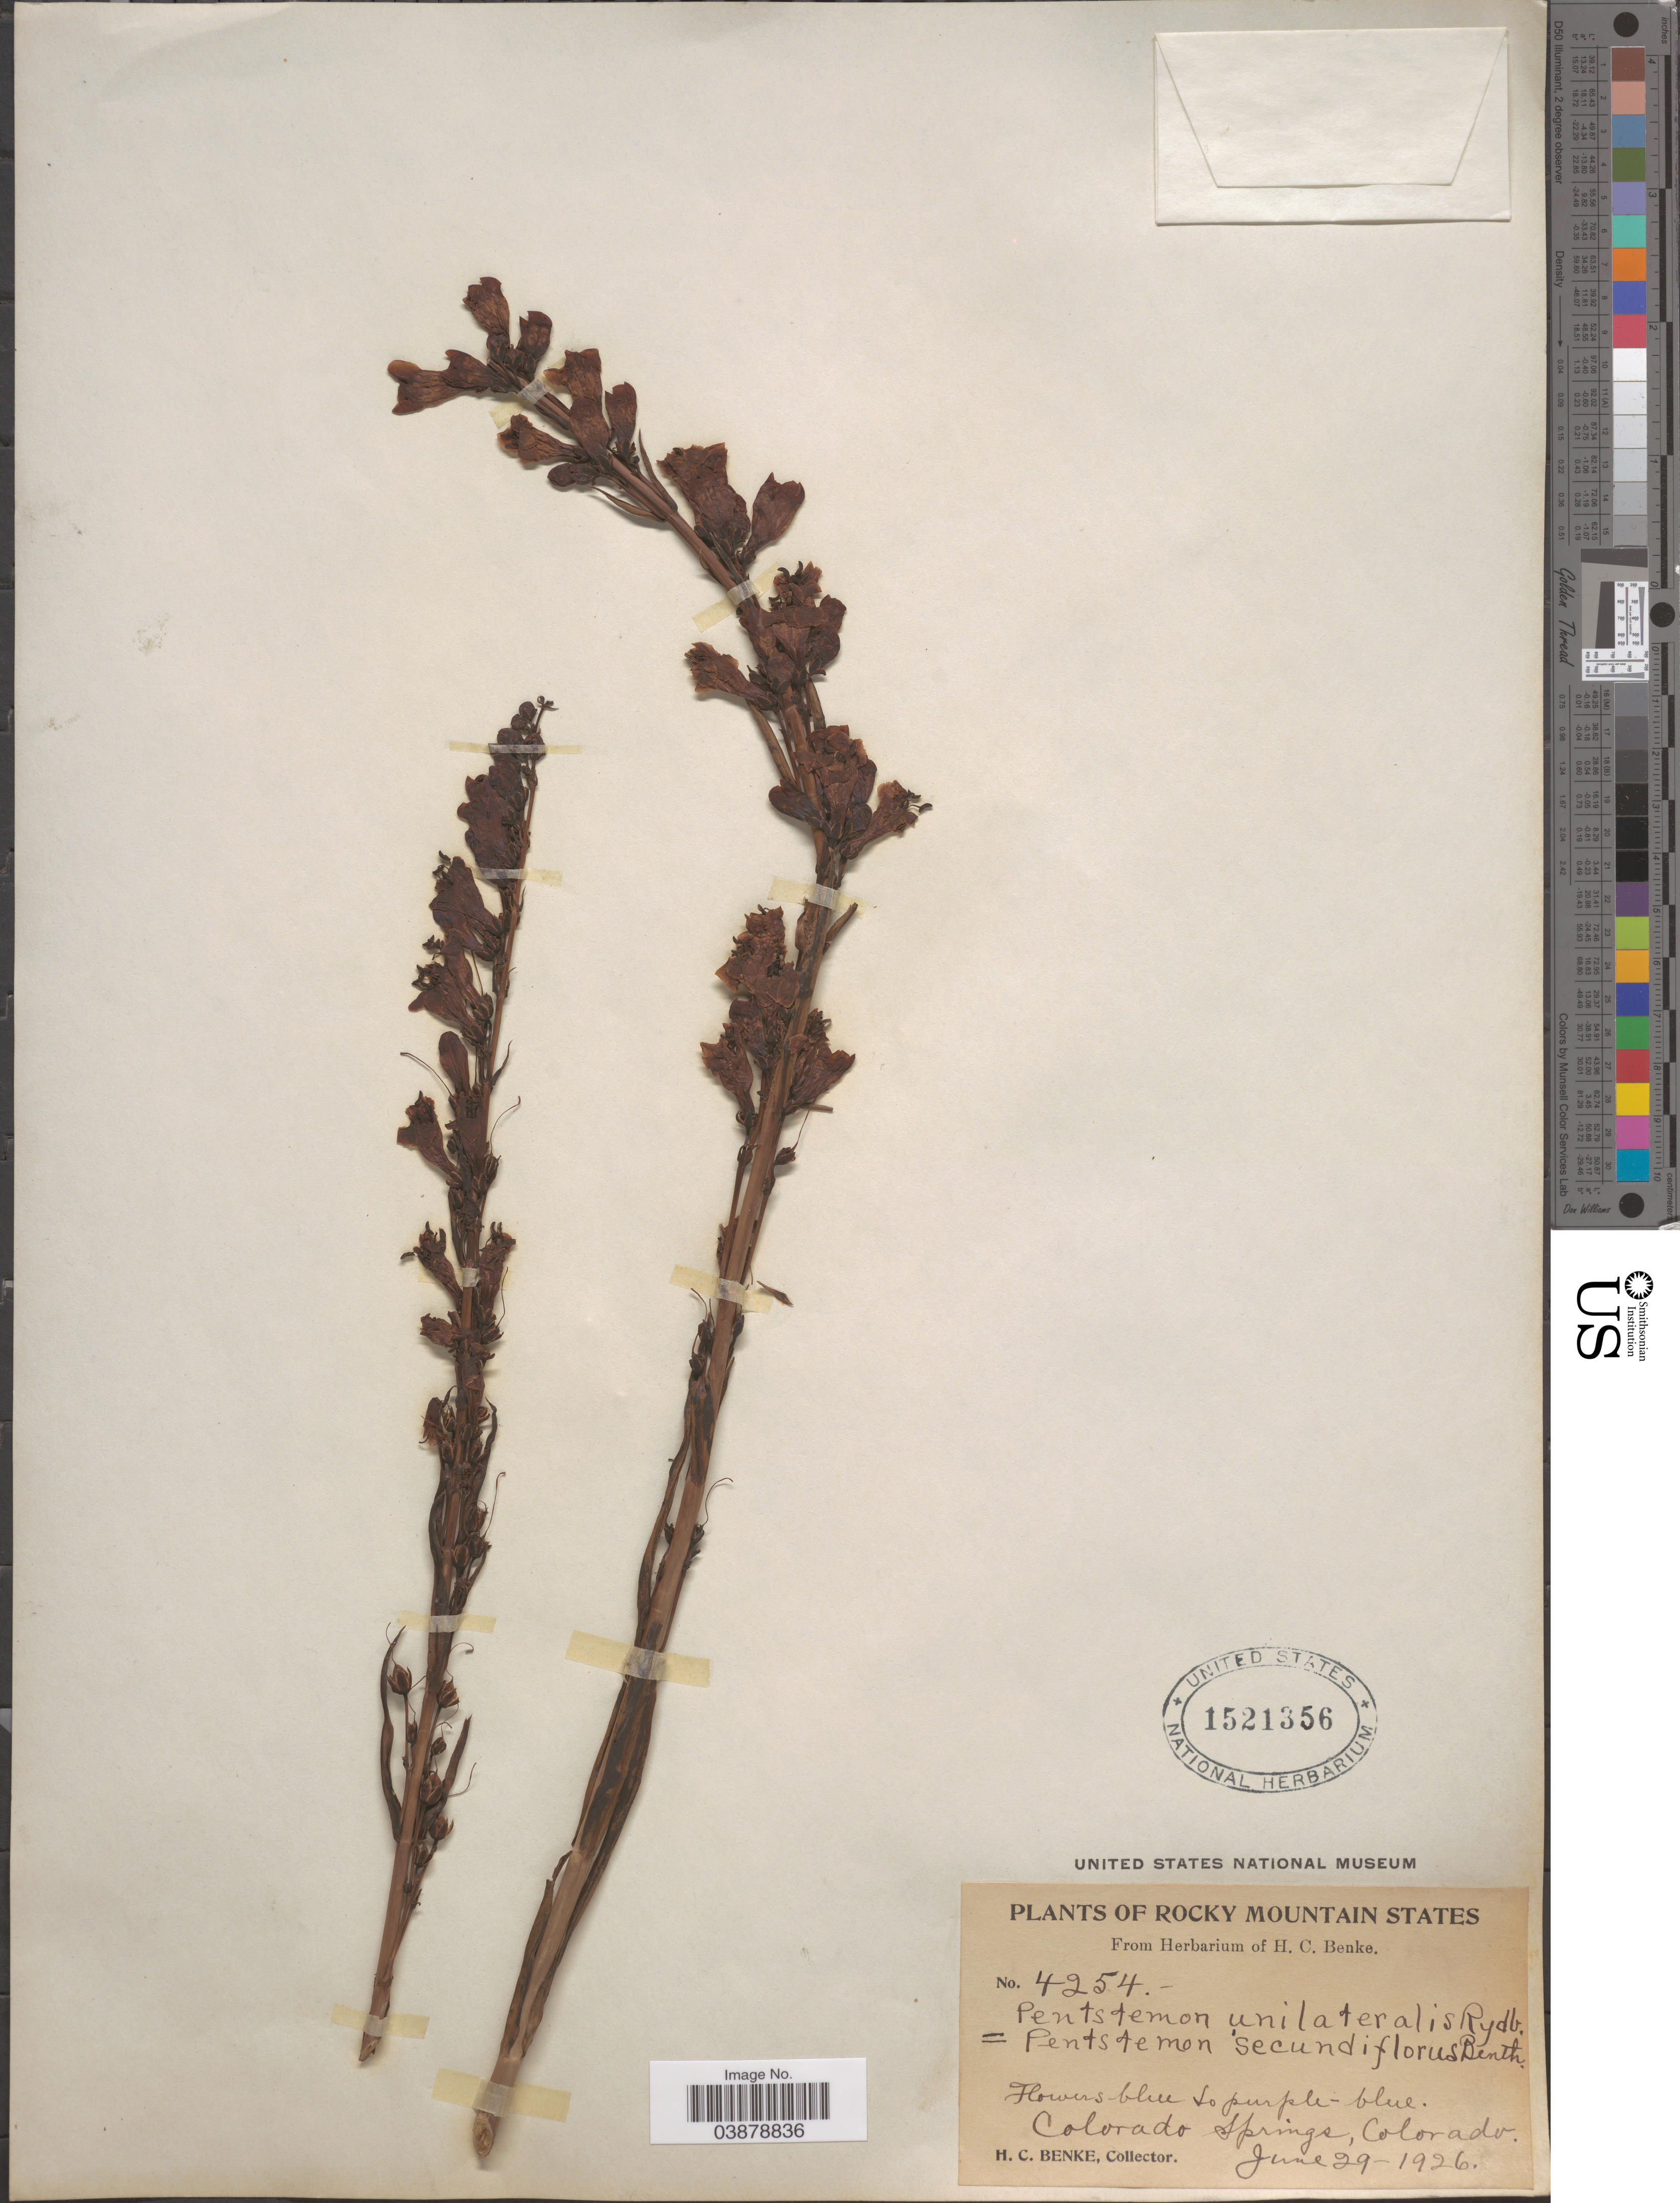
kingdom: Plantae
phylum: Tracheophyta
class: Magnoliopsida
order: Lamiales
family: Plantaginaceae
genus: Penstemon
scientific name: Penstemon unilateralis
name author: Rydb.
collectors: H. Benke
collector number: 4254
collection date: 1926-06-29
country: United States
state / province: Colorado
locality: Rocky Mountain States. Colorado Springs.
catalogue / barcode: US 1521356